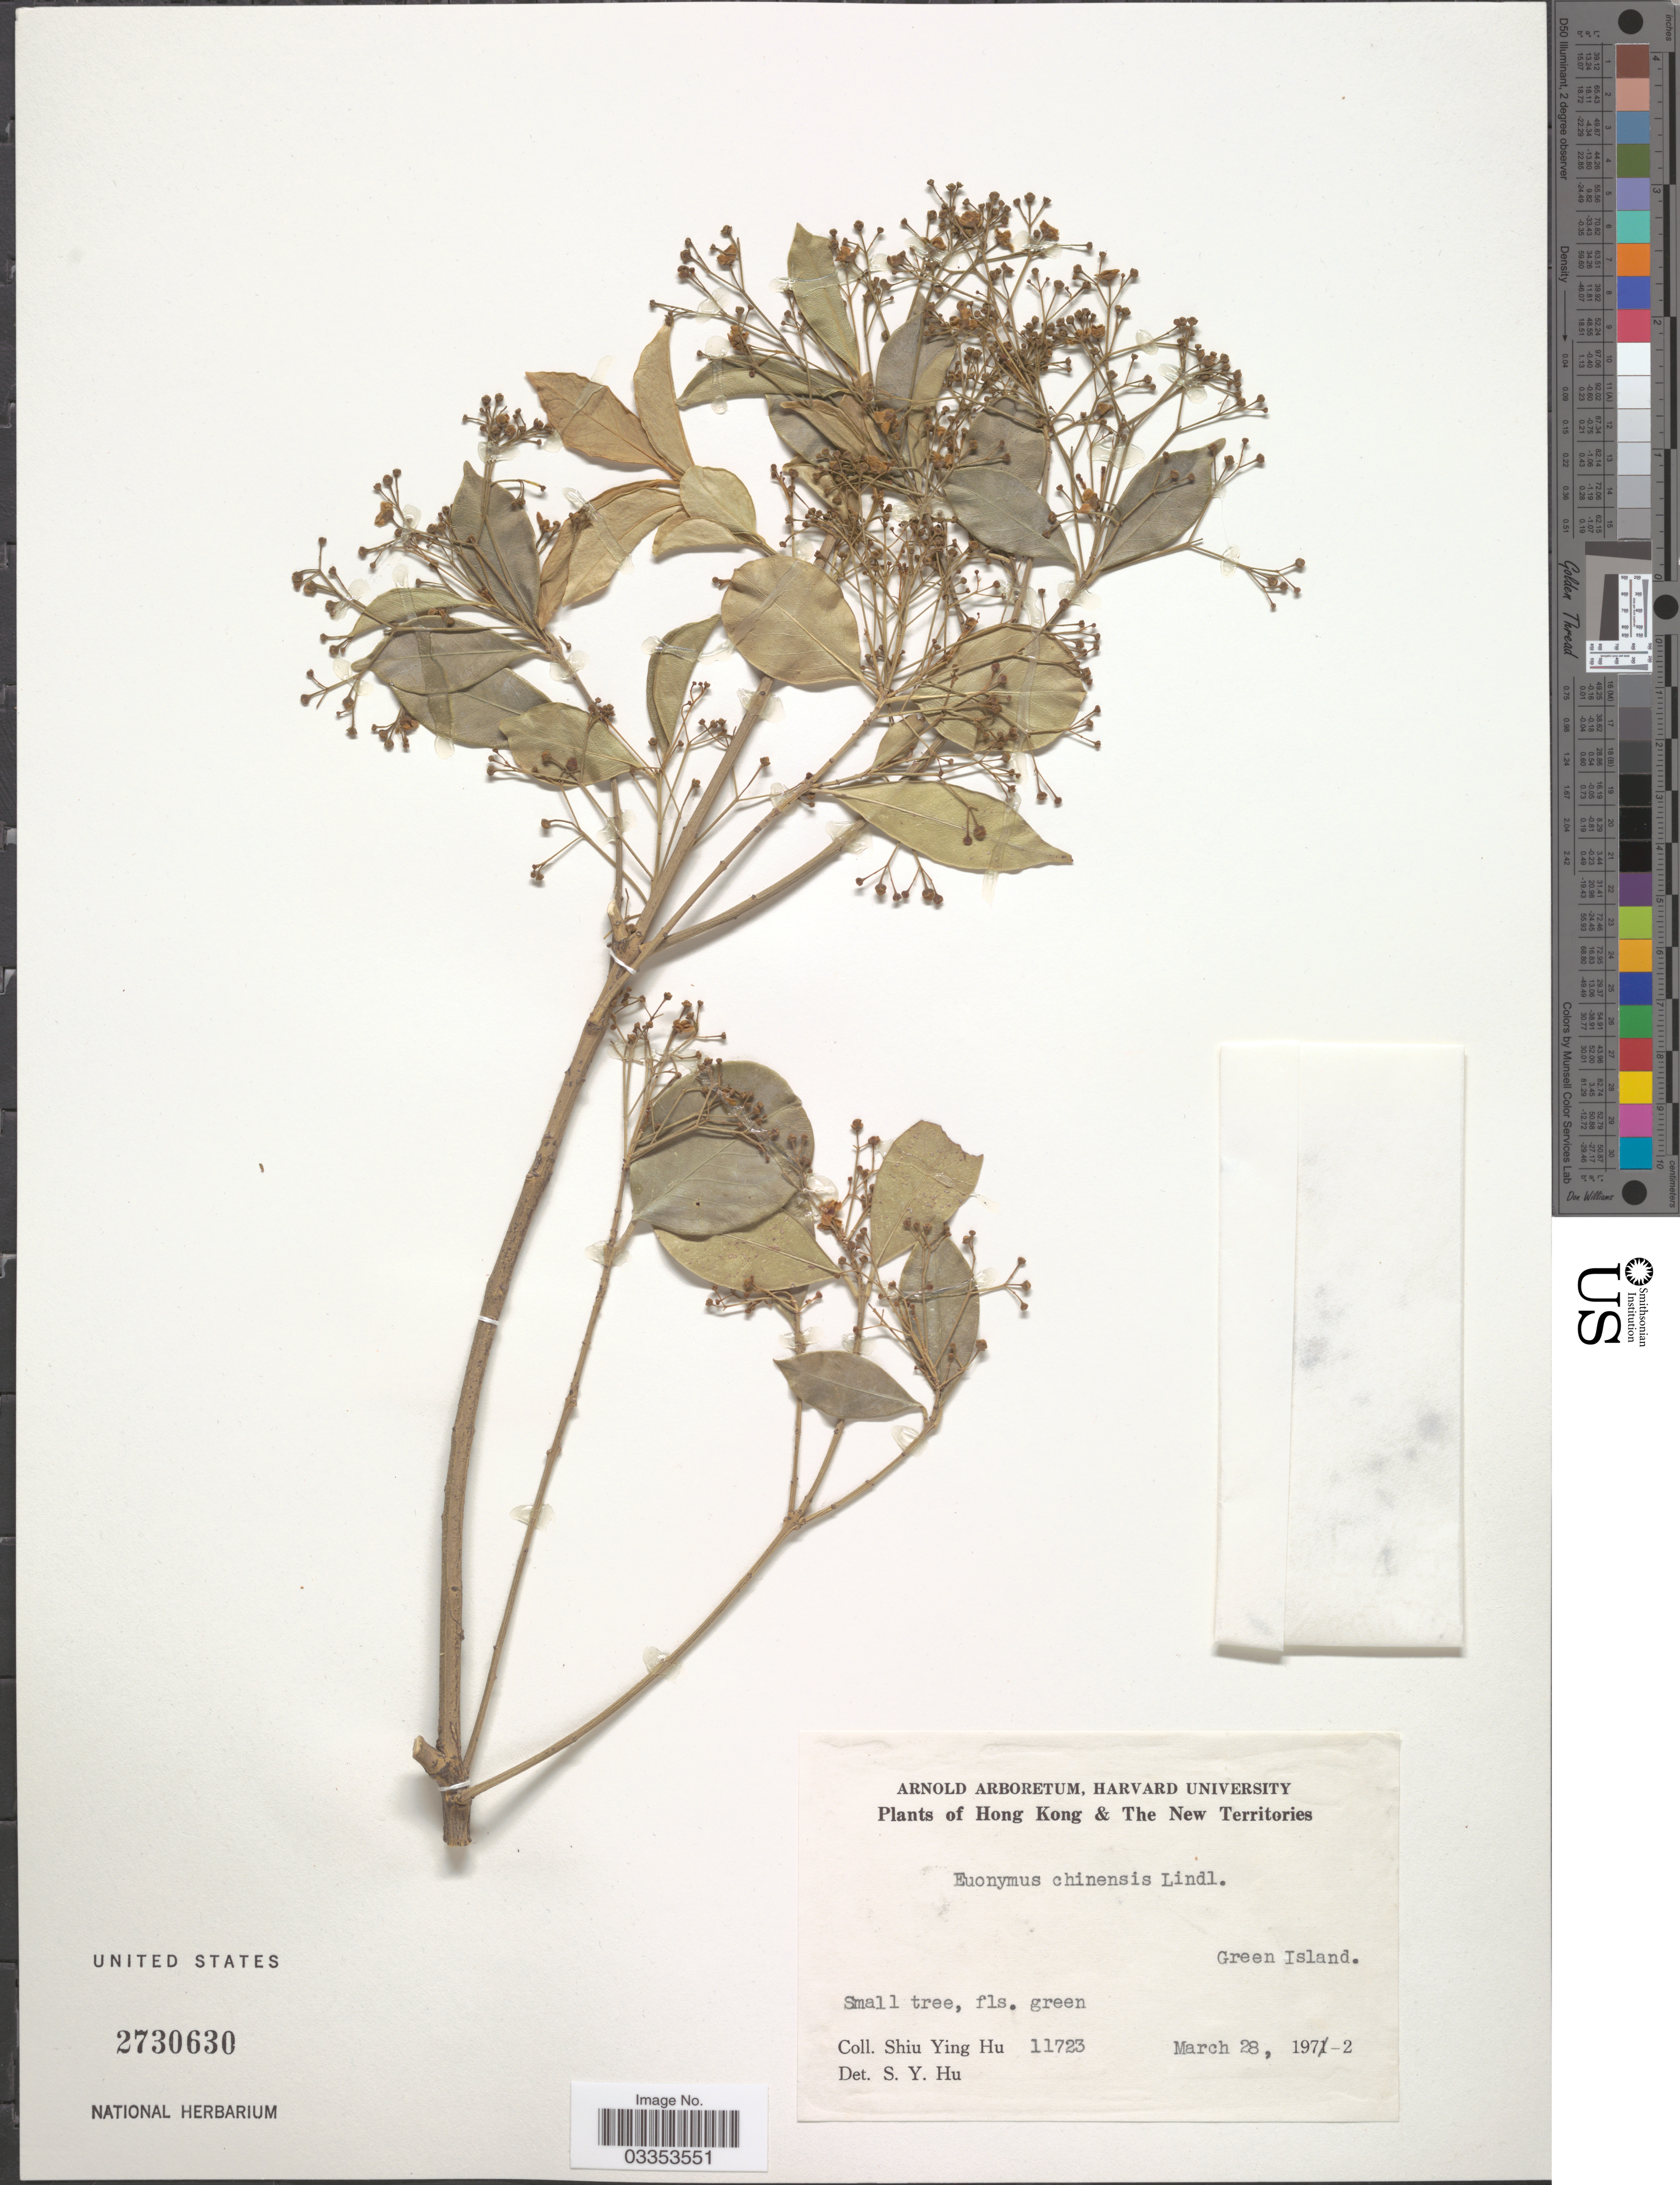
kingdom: Plantae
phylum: Tracheophyta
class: Magnoliopsida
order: Celastrales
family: Celastraceae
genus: Euonymus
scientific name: Euonymus nitidus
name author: Benth.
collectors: S. Y. Hu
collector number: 11723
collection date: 1972-03-28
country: China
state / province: Hong Kong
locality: The New Territories. Green Island.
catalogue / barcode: US 2730630